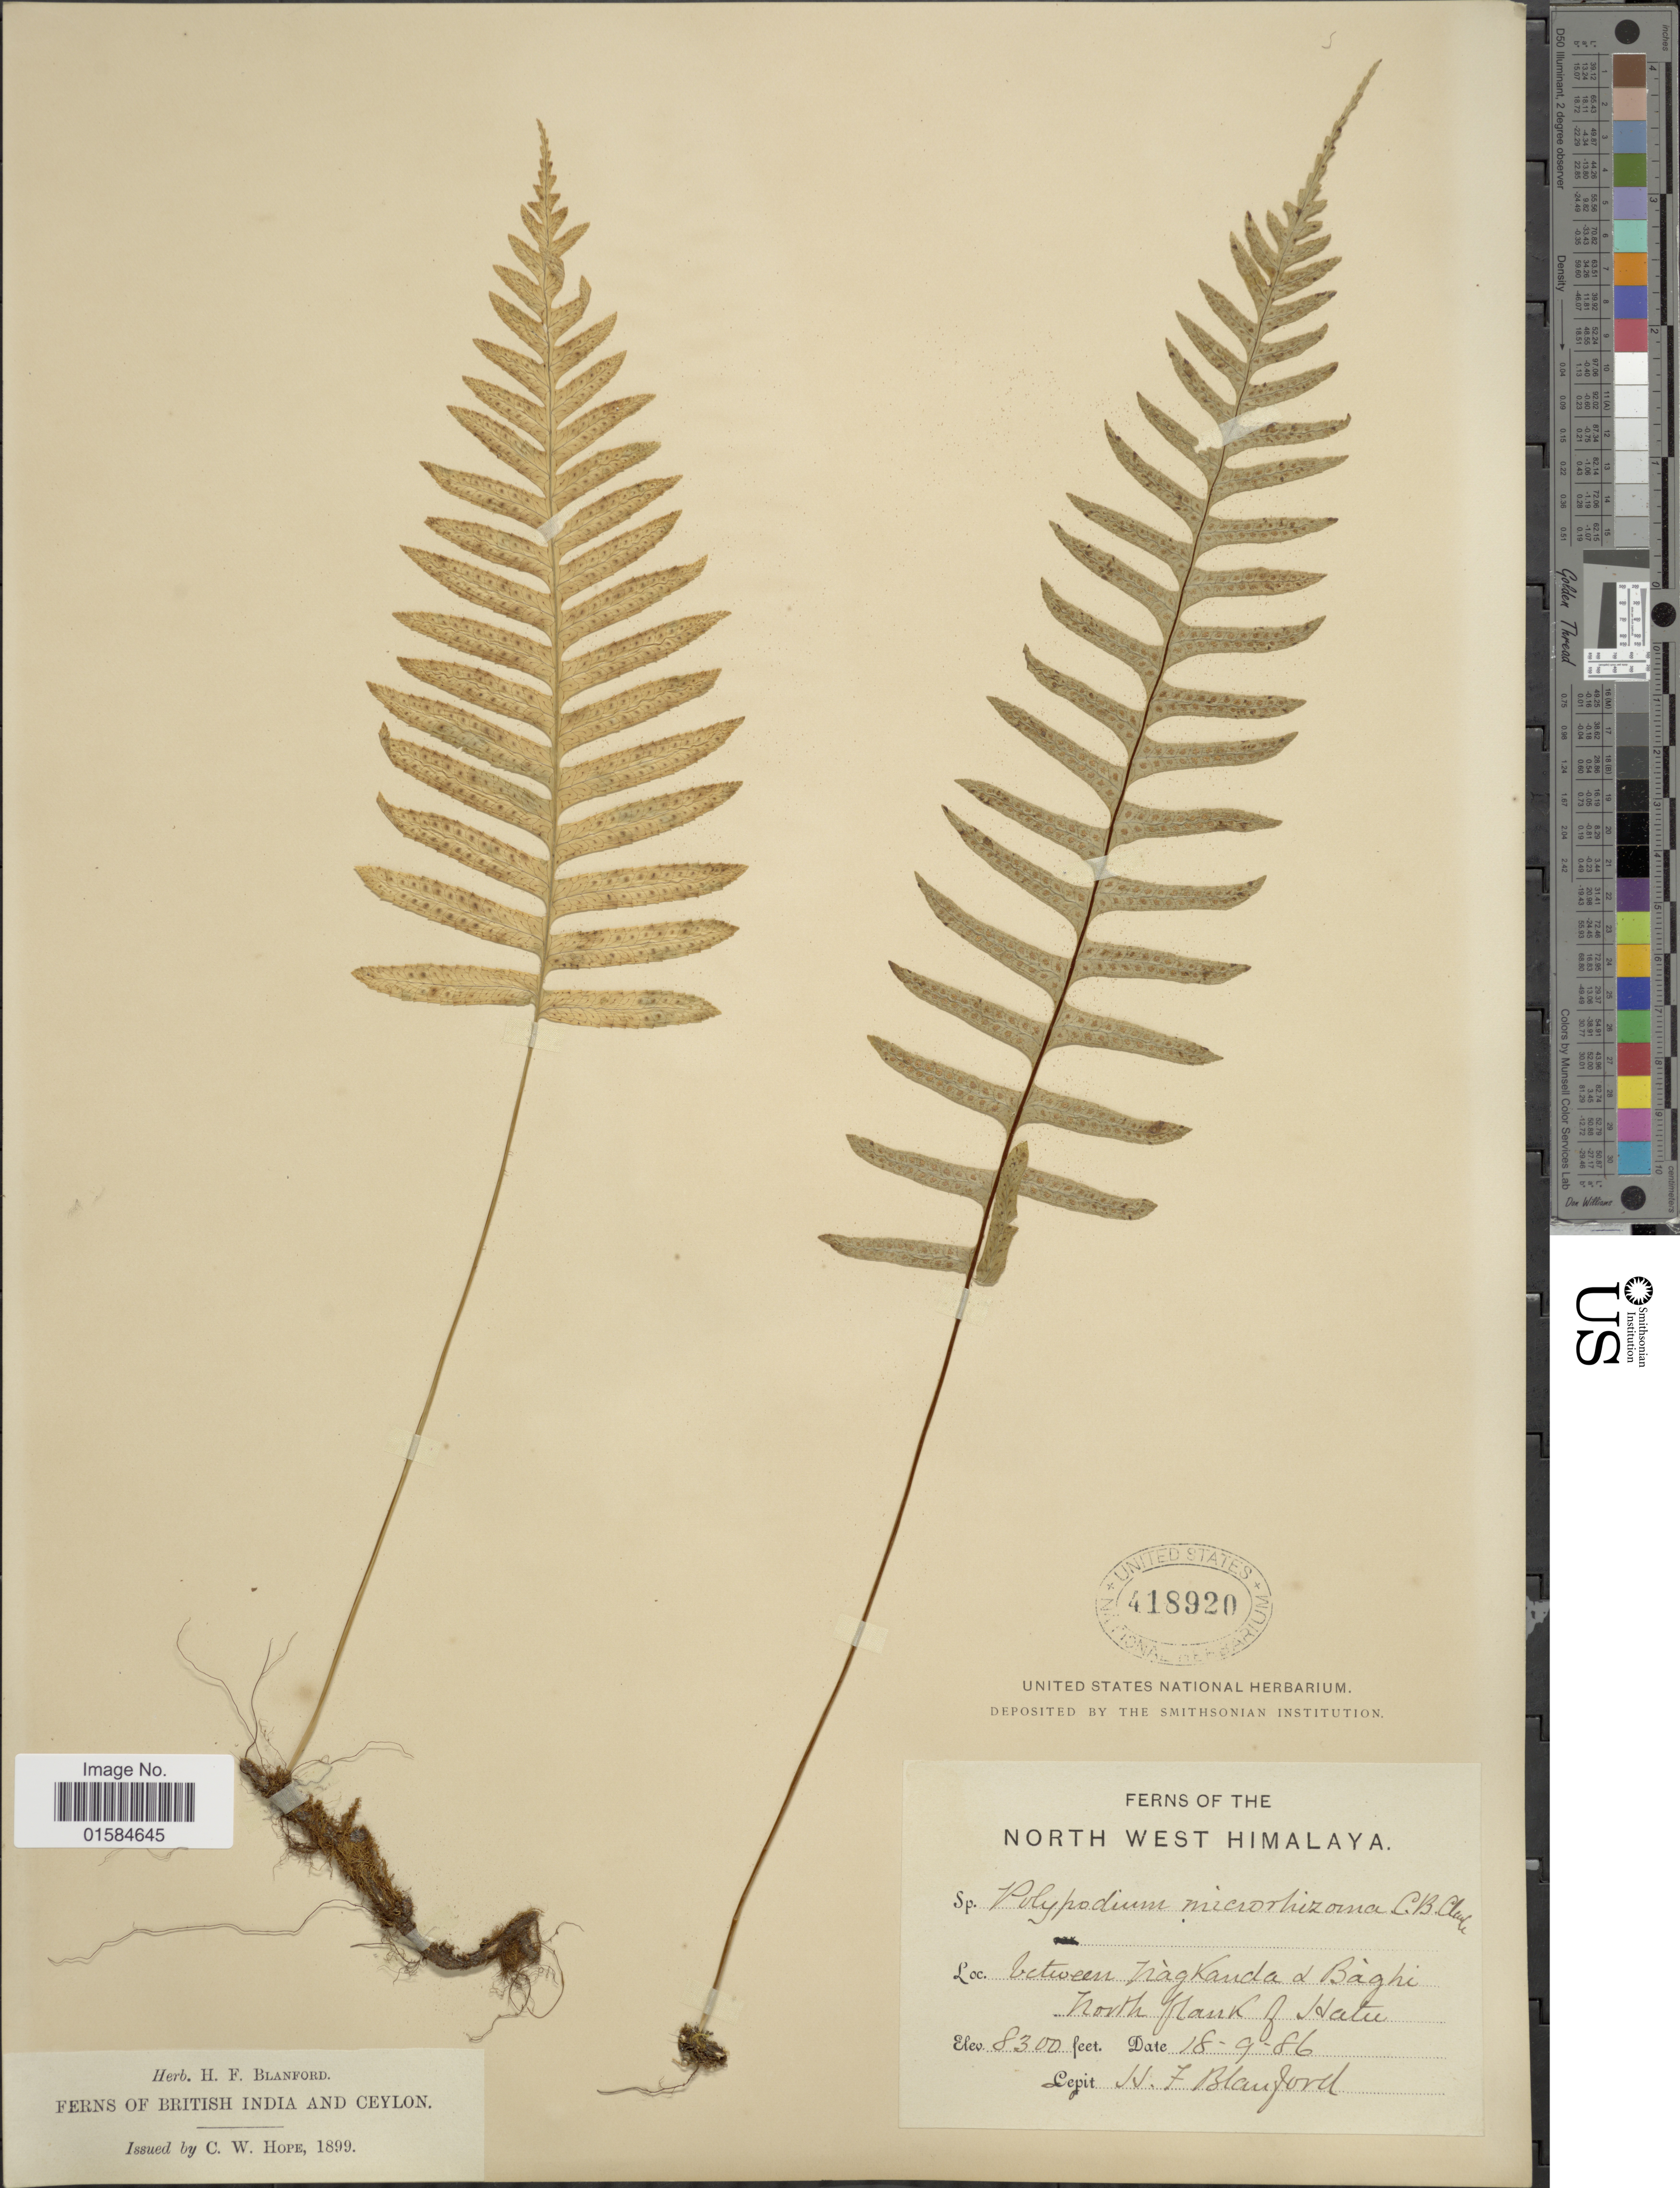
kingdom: Plantae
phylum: Tracheophyta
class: Polypodiopsida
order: Polypodiales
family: Polypodiaceae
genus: Goniophlebium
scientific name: Goniophlebium microrhizoma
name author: (C.B. Clarke) Bedd.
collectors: H. Blanford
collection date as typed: Transcribed d/m/y: 18/9/86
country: India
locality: North West Himalaya, British India, Ceylon, between Nagkanda & Baghi, North flank of Hatu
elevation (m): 2530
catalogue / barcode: US 418920